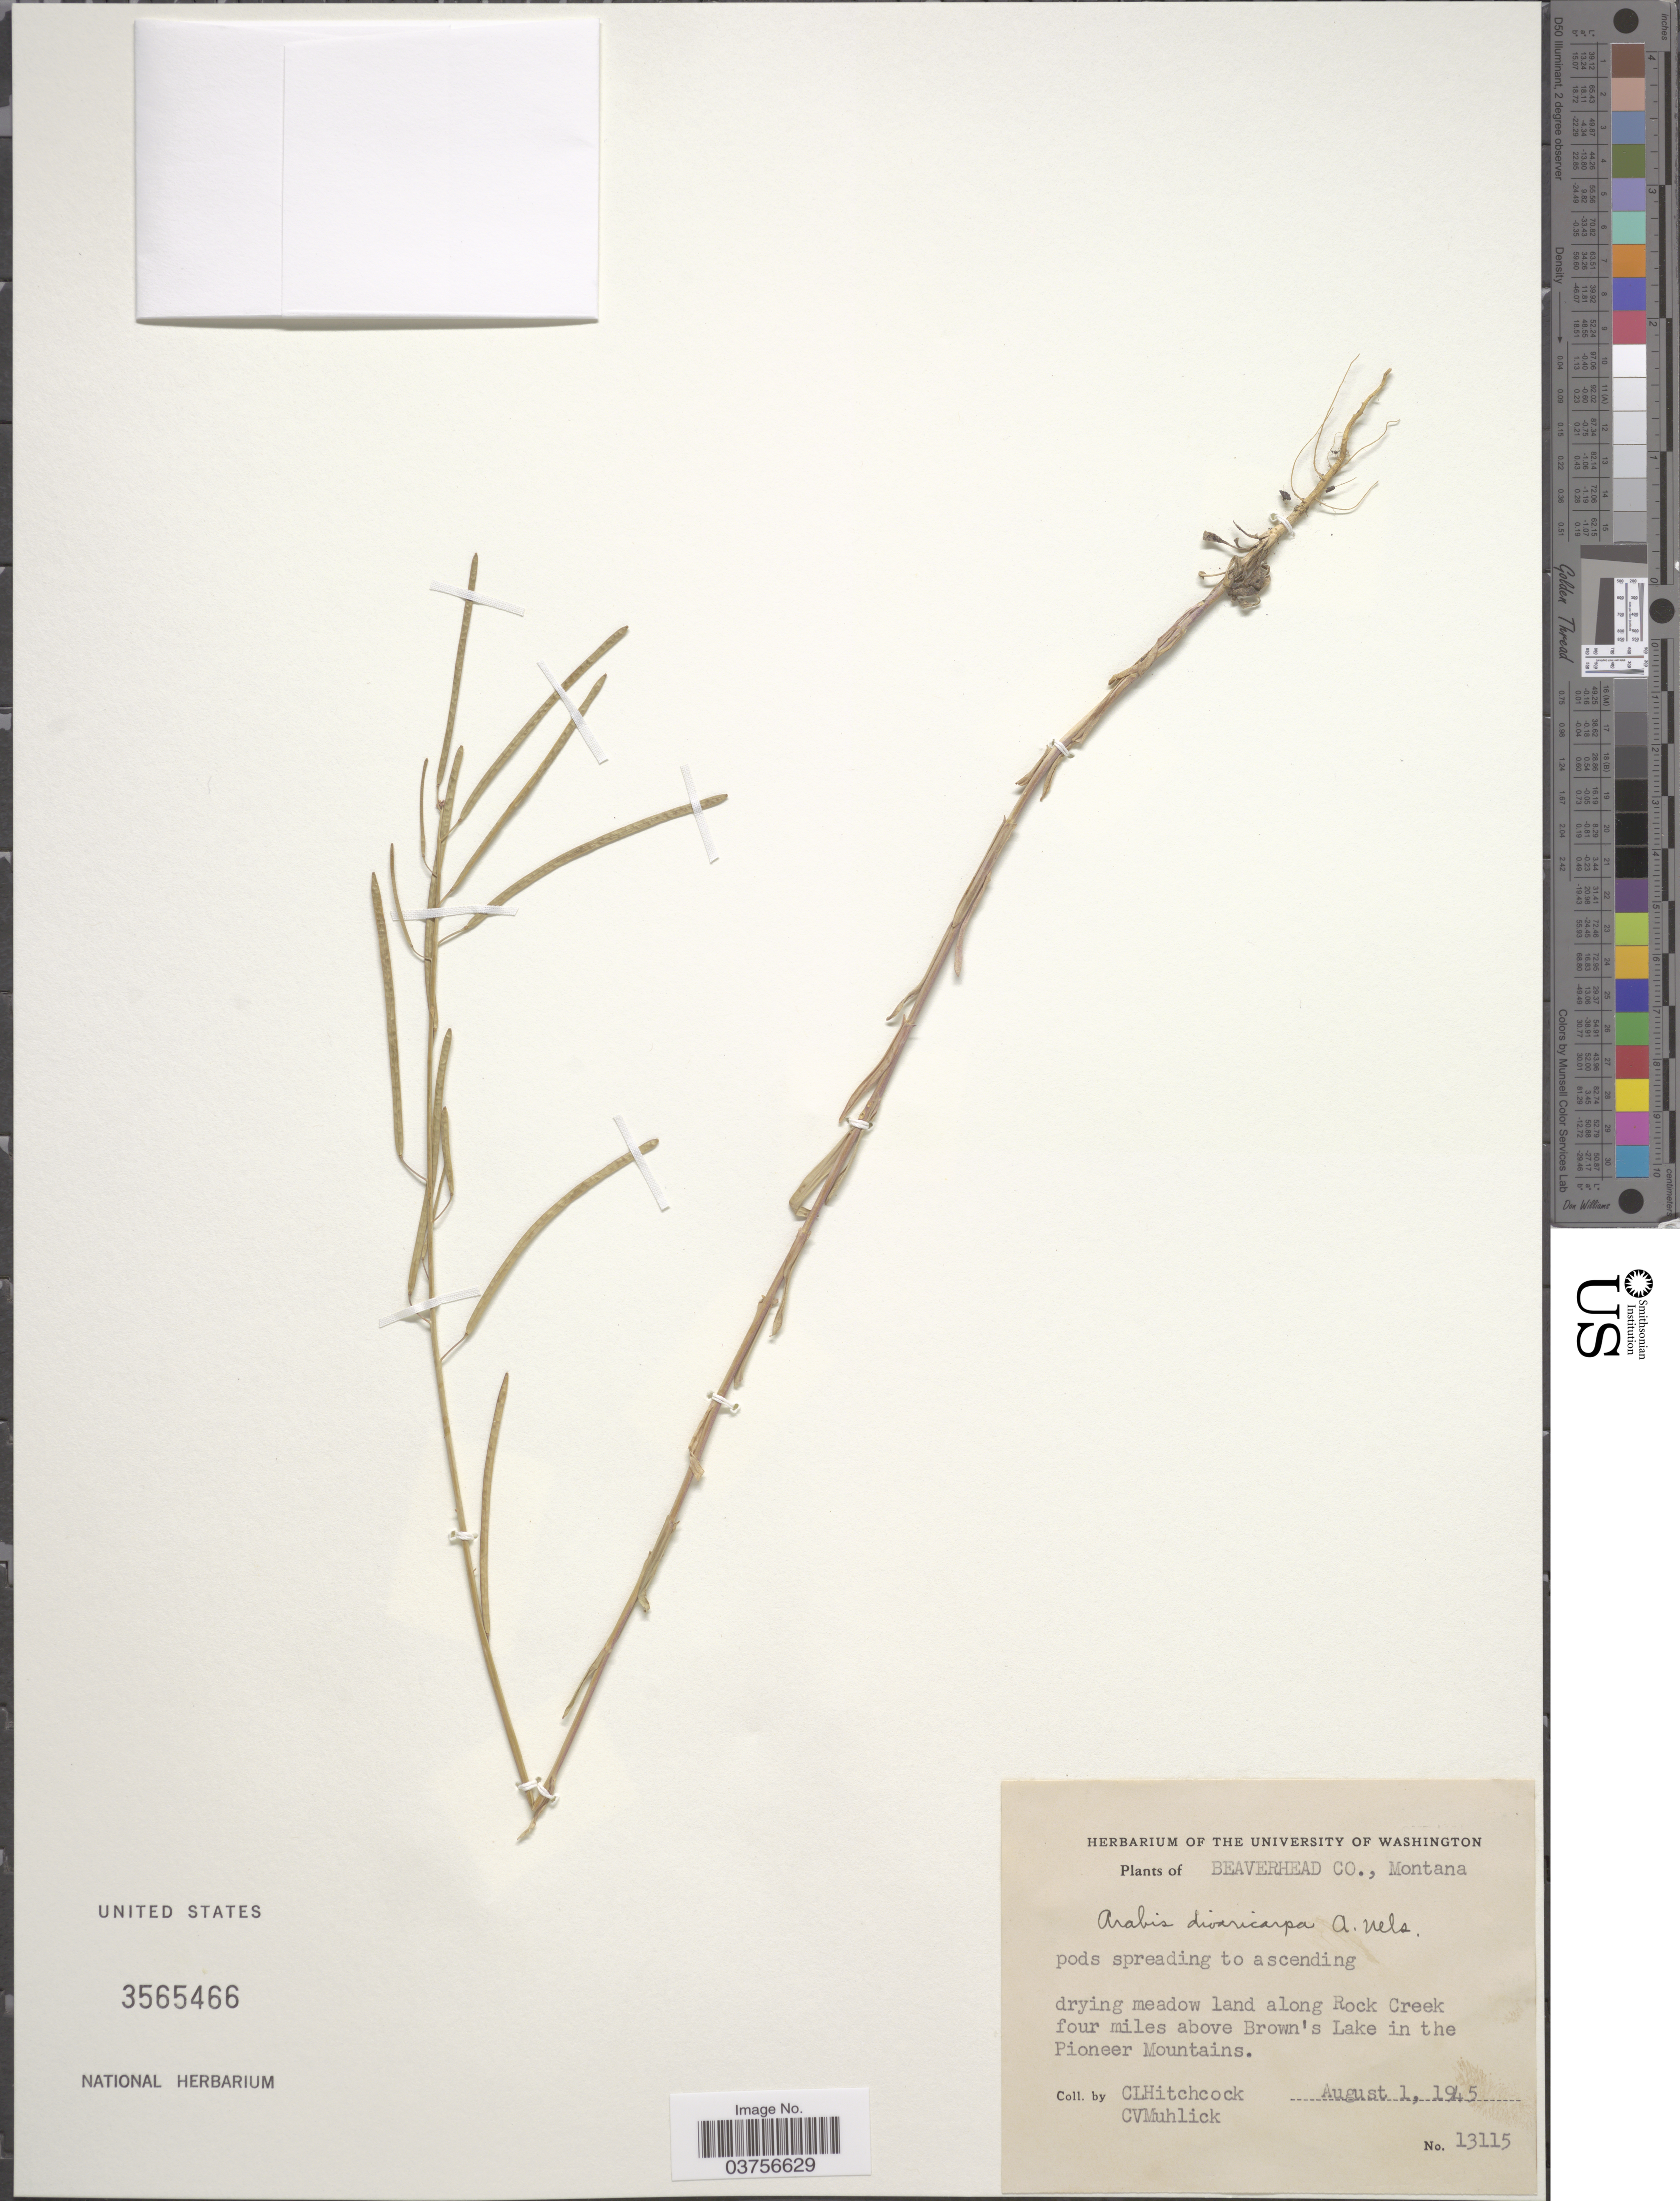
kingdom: Plantae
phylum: Tracheophyta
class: Magnoliopsida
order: Brassicales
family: Brassicaceae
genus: Arabis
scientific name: Arabis divaricarpa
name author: A. Nelson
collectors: C. L. Hitchcock & C. V. Muhlick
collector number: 13115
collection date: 1945-08-01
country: United States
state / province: Montana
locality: Beaverhead Co. Along Rock Creek four miles above Brown's Lake in the Pioneer Mountains.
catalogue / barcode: US 3565466